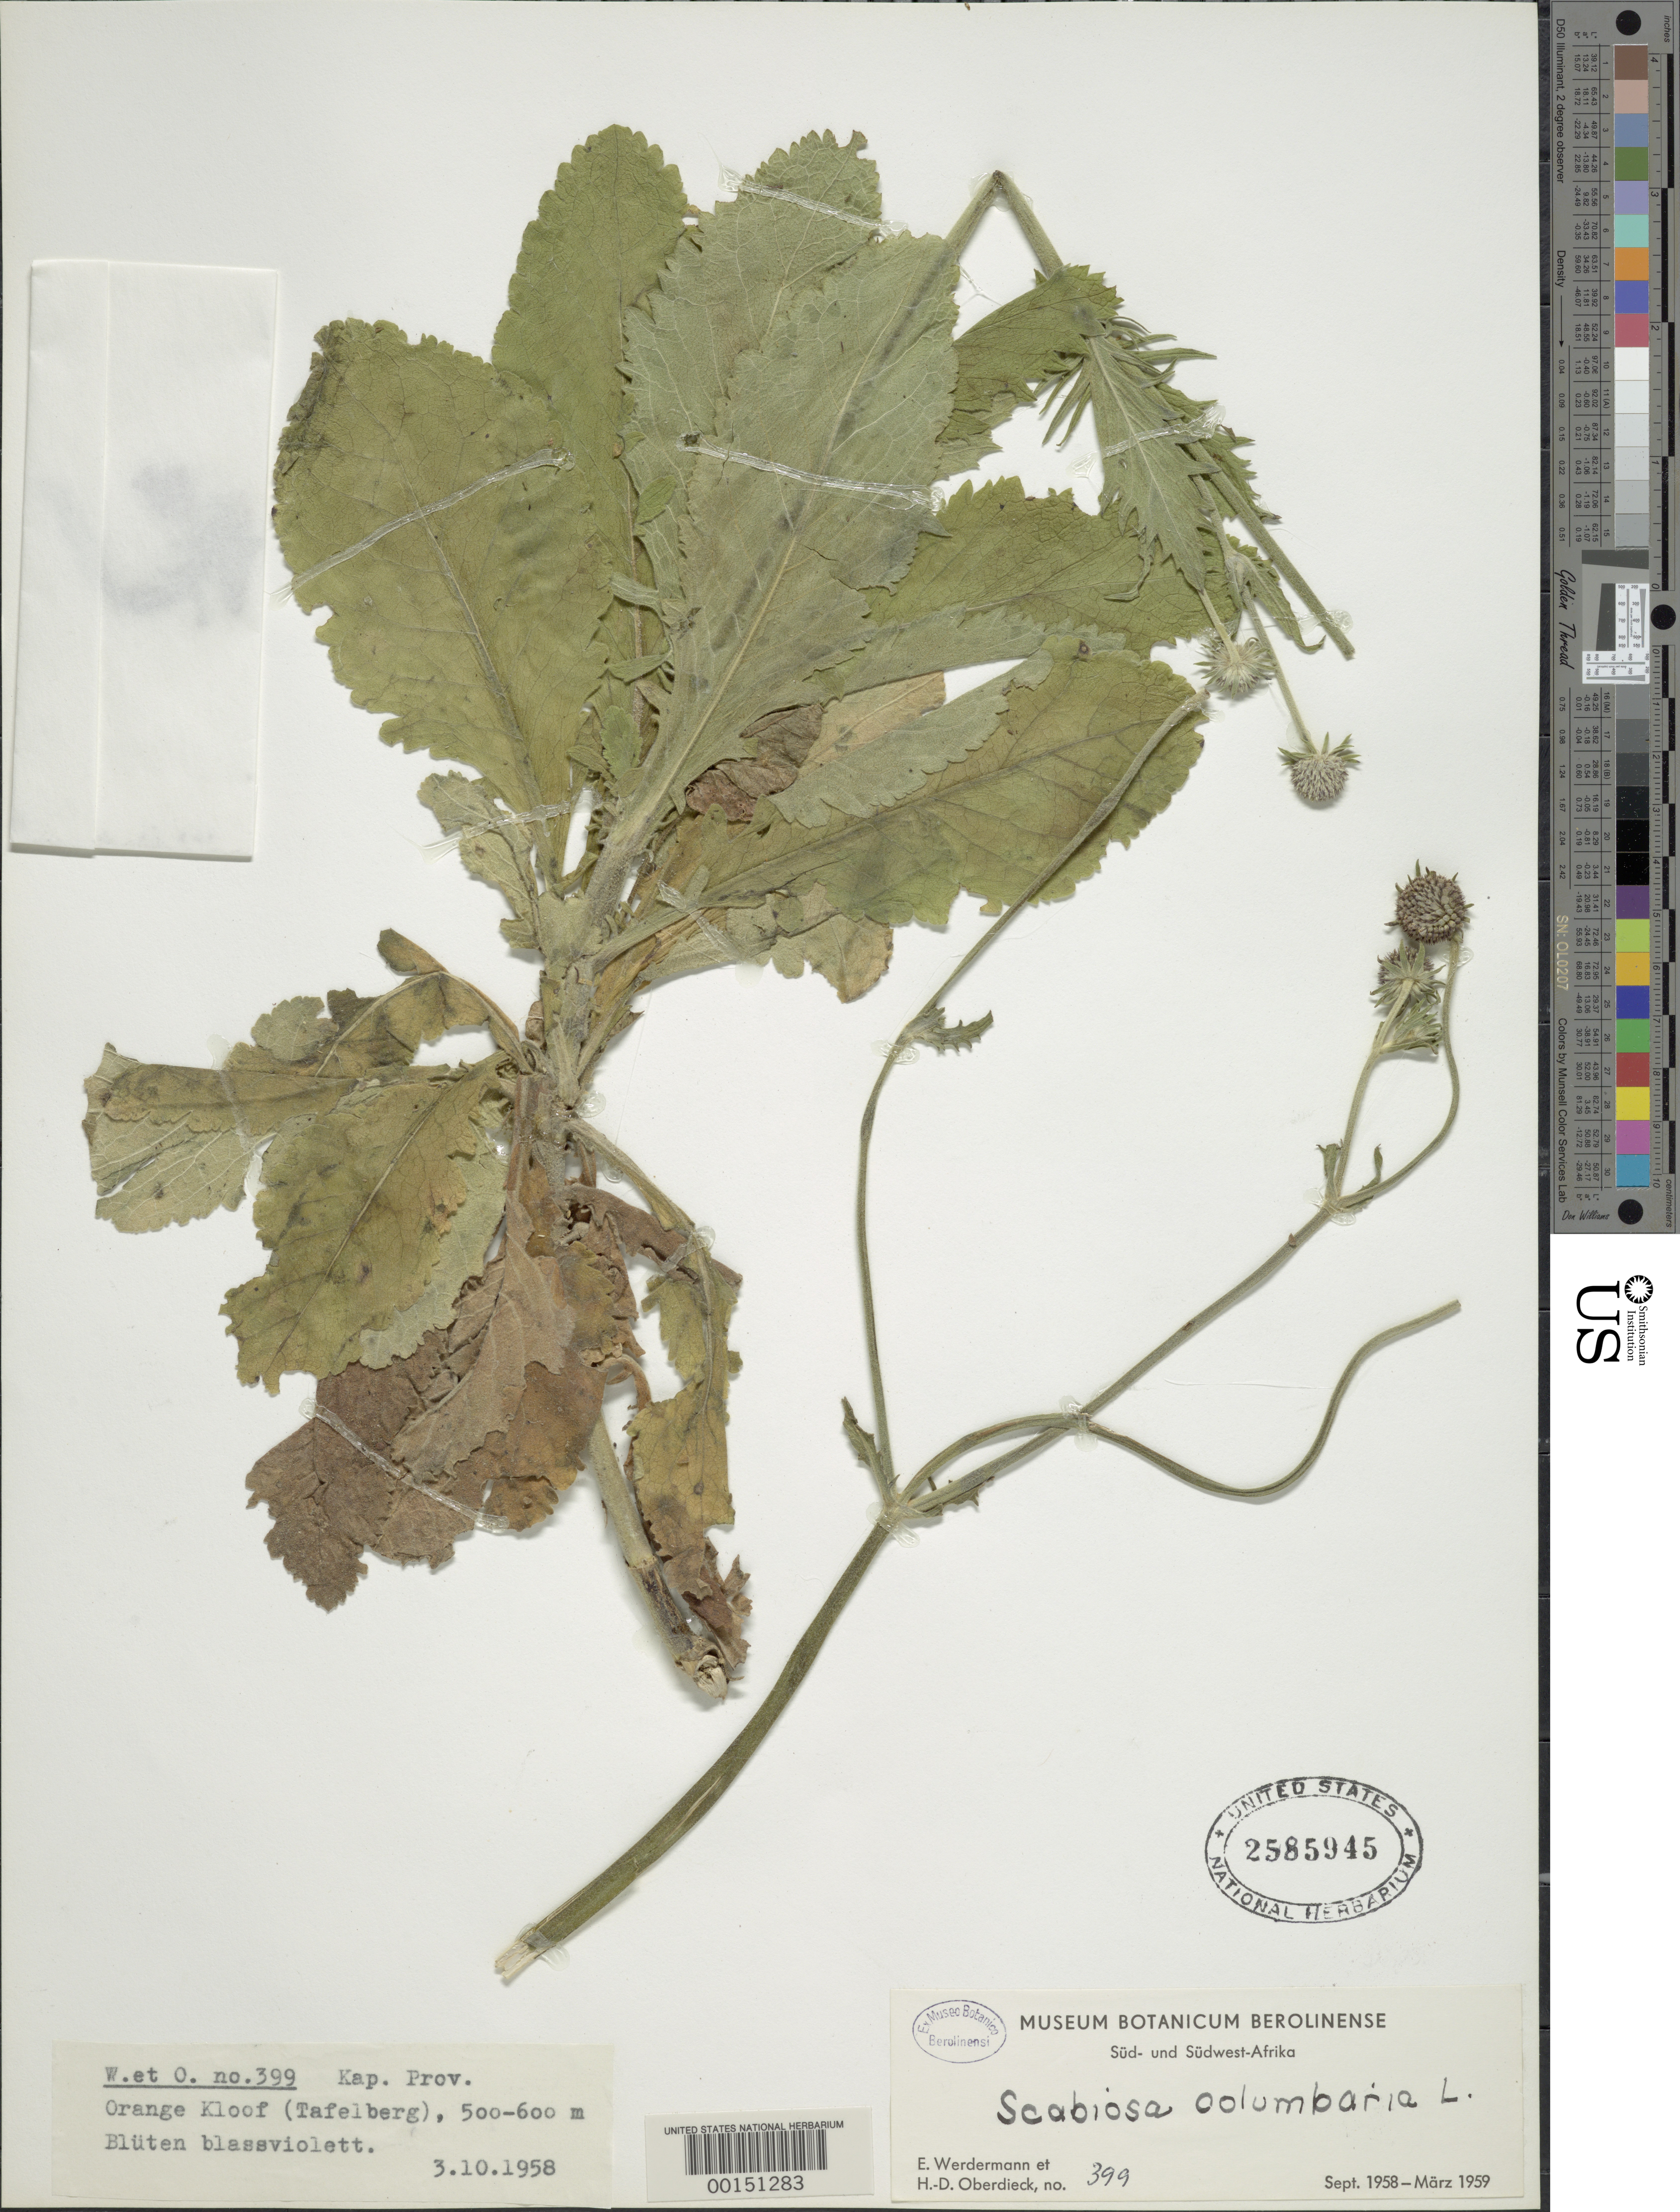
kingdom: Plantae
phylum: Tracheophyta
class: Magnoliopsida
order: Dipsacales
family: Caprifoliaceae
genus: Scabiosa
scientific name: Scabiosa columbaria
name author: L.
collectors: E. Werdermann & H. Oberdieck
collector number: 399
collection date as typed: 03 Oct 1958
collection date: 1958-10-03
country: South Africa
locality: Kap. Prov., Tafelberg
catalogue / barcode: US 2585945